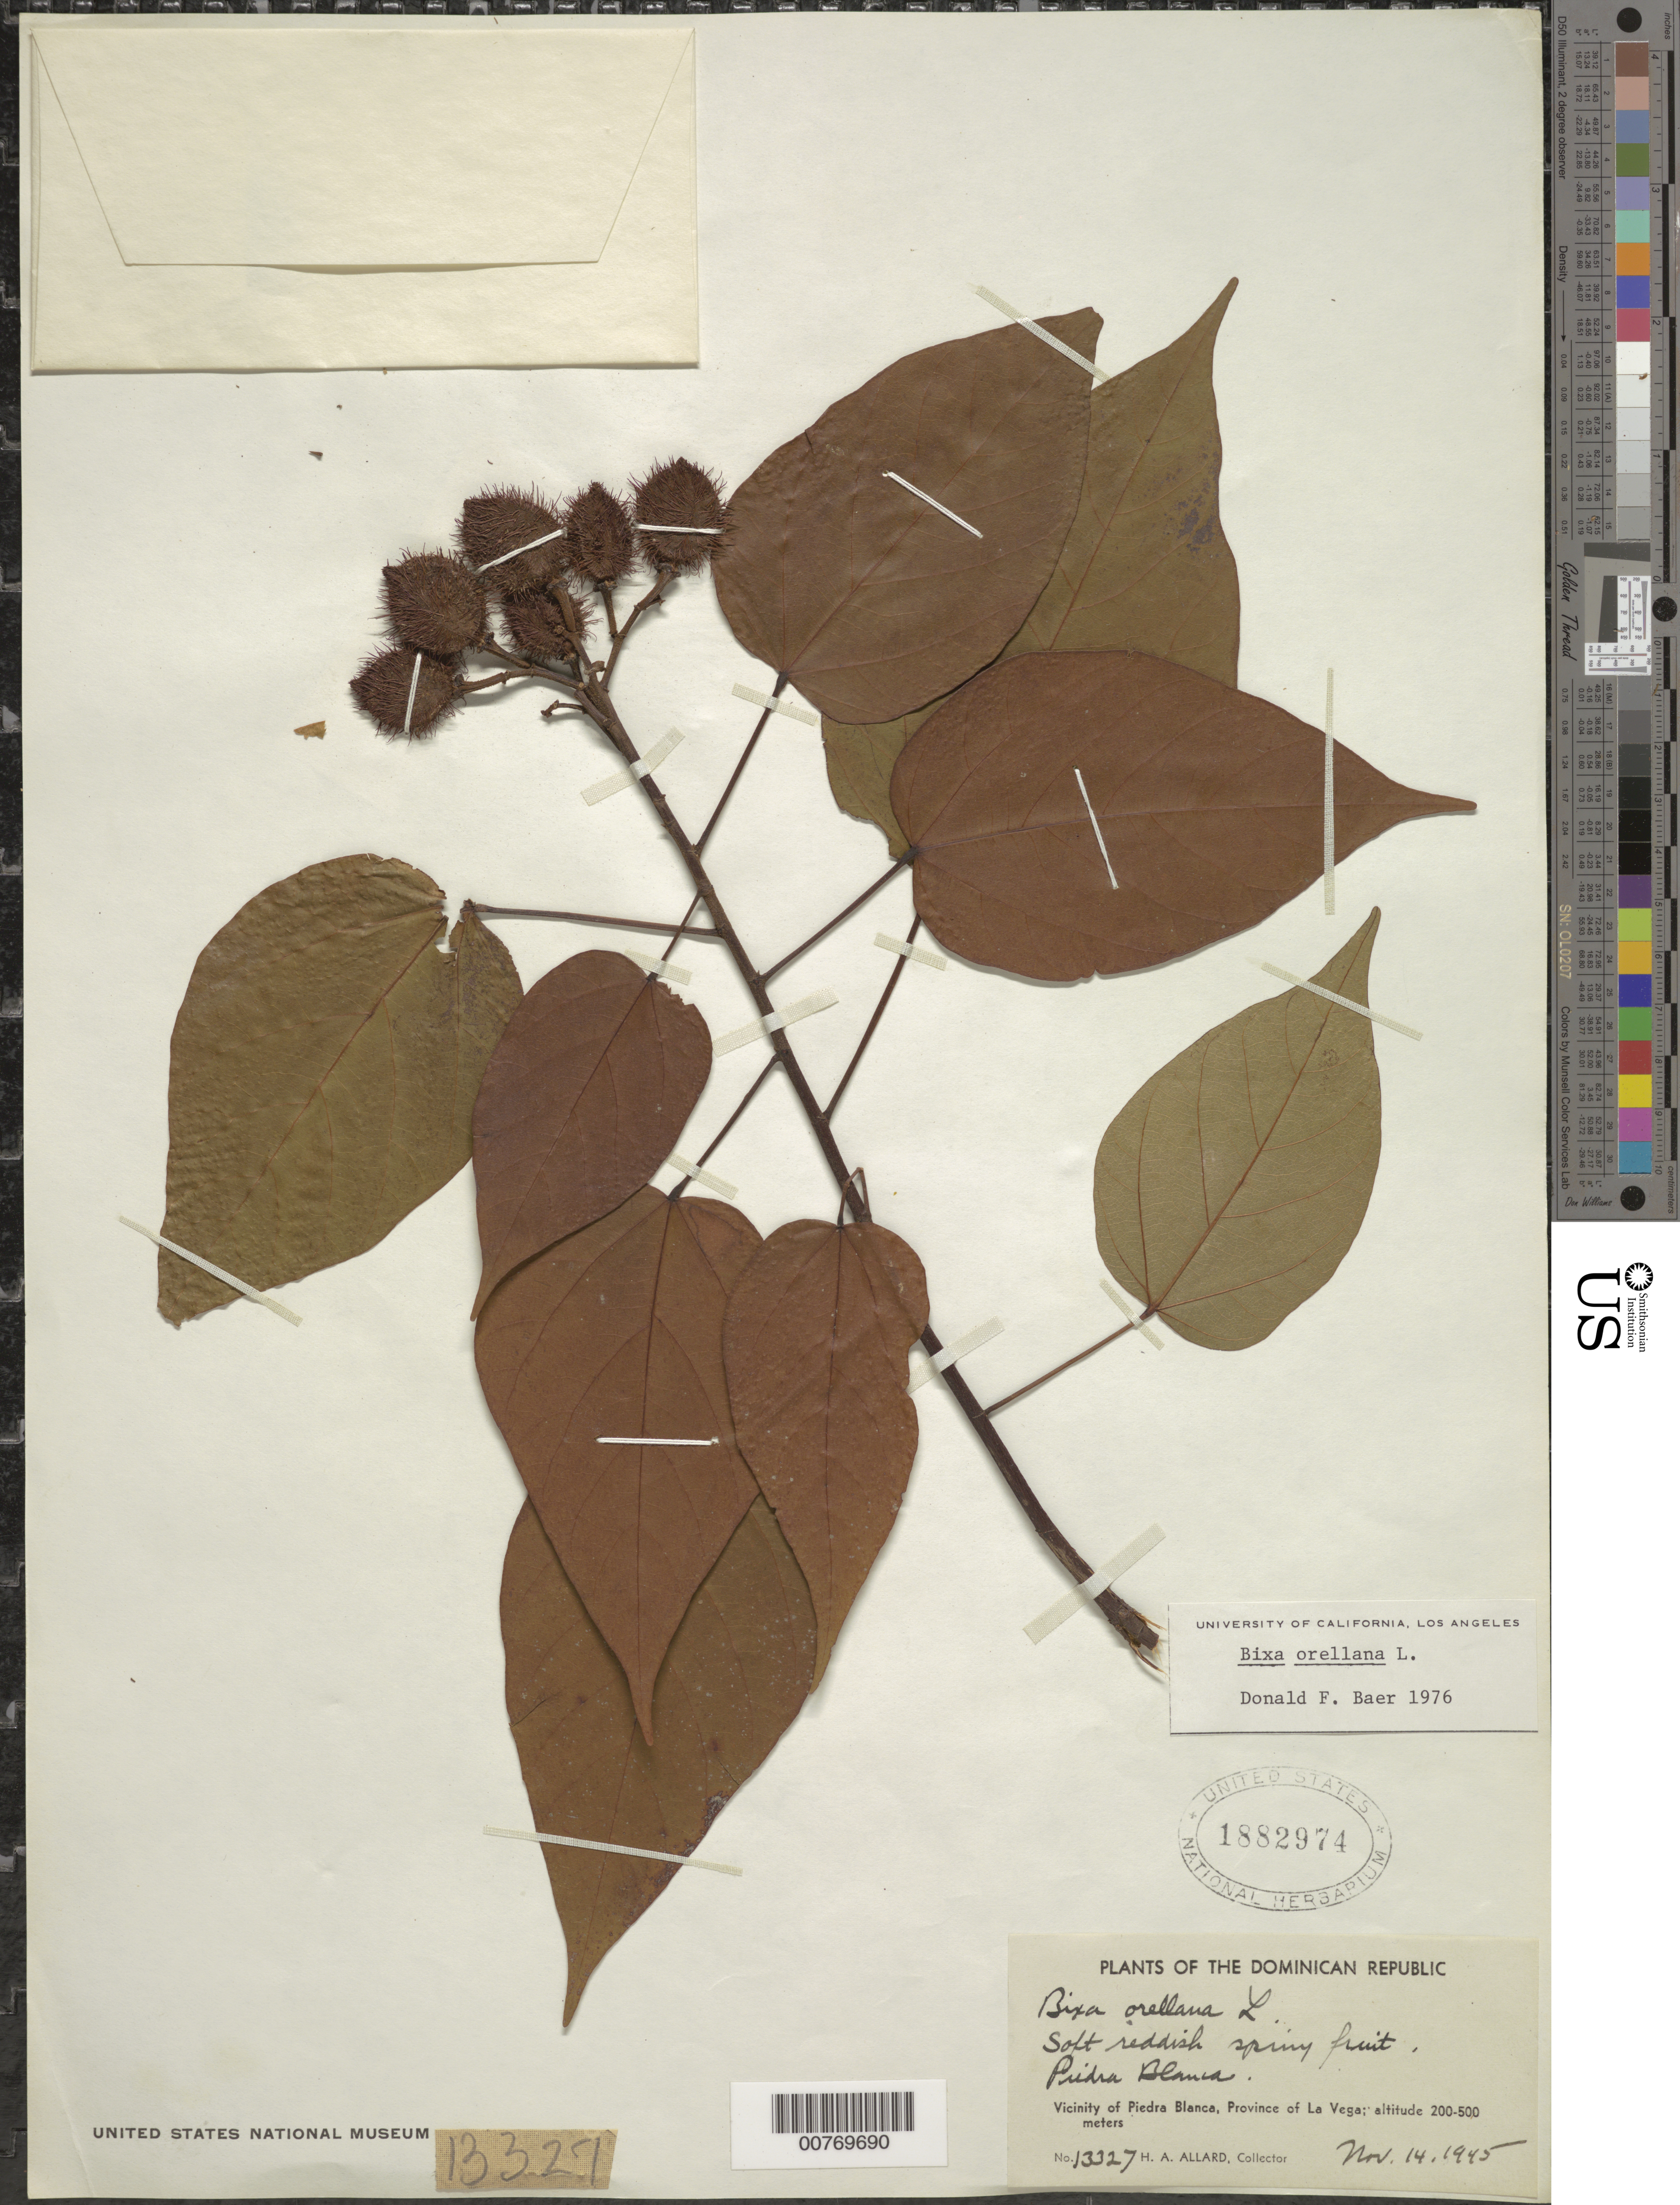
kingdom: Plantae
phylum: Tracheophyta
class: Magnoliopsida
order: Malvales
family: Bixaceae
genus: Bixa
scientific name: Bixa orellana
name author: L.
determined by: Baer, D. F.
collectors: H. A. Allard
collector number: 13327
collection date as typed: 14 Nov 1945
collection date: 1945-11-14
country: Dominican Republic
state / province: La Vega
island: Hispaniola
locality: Vicinity of Piedra Blanca.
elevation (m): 200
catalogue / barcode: US 1882974